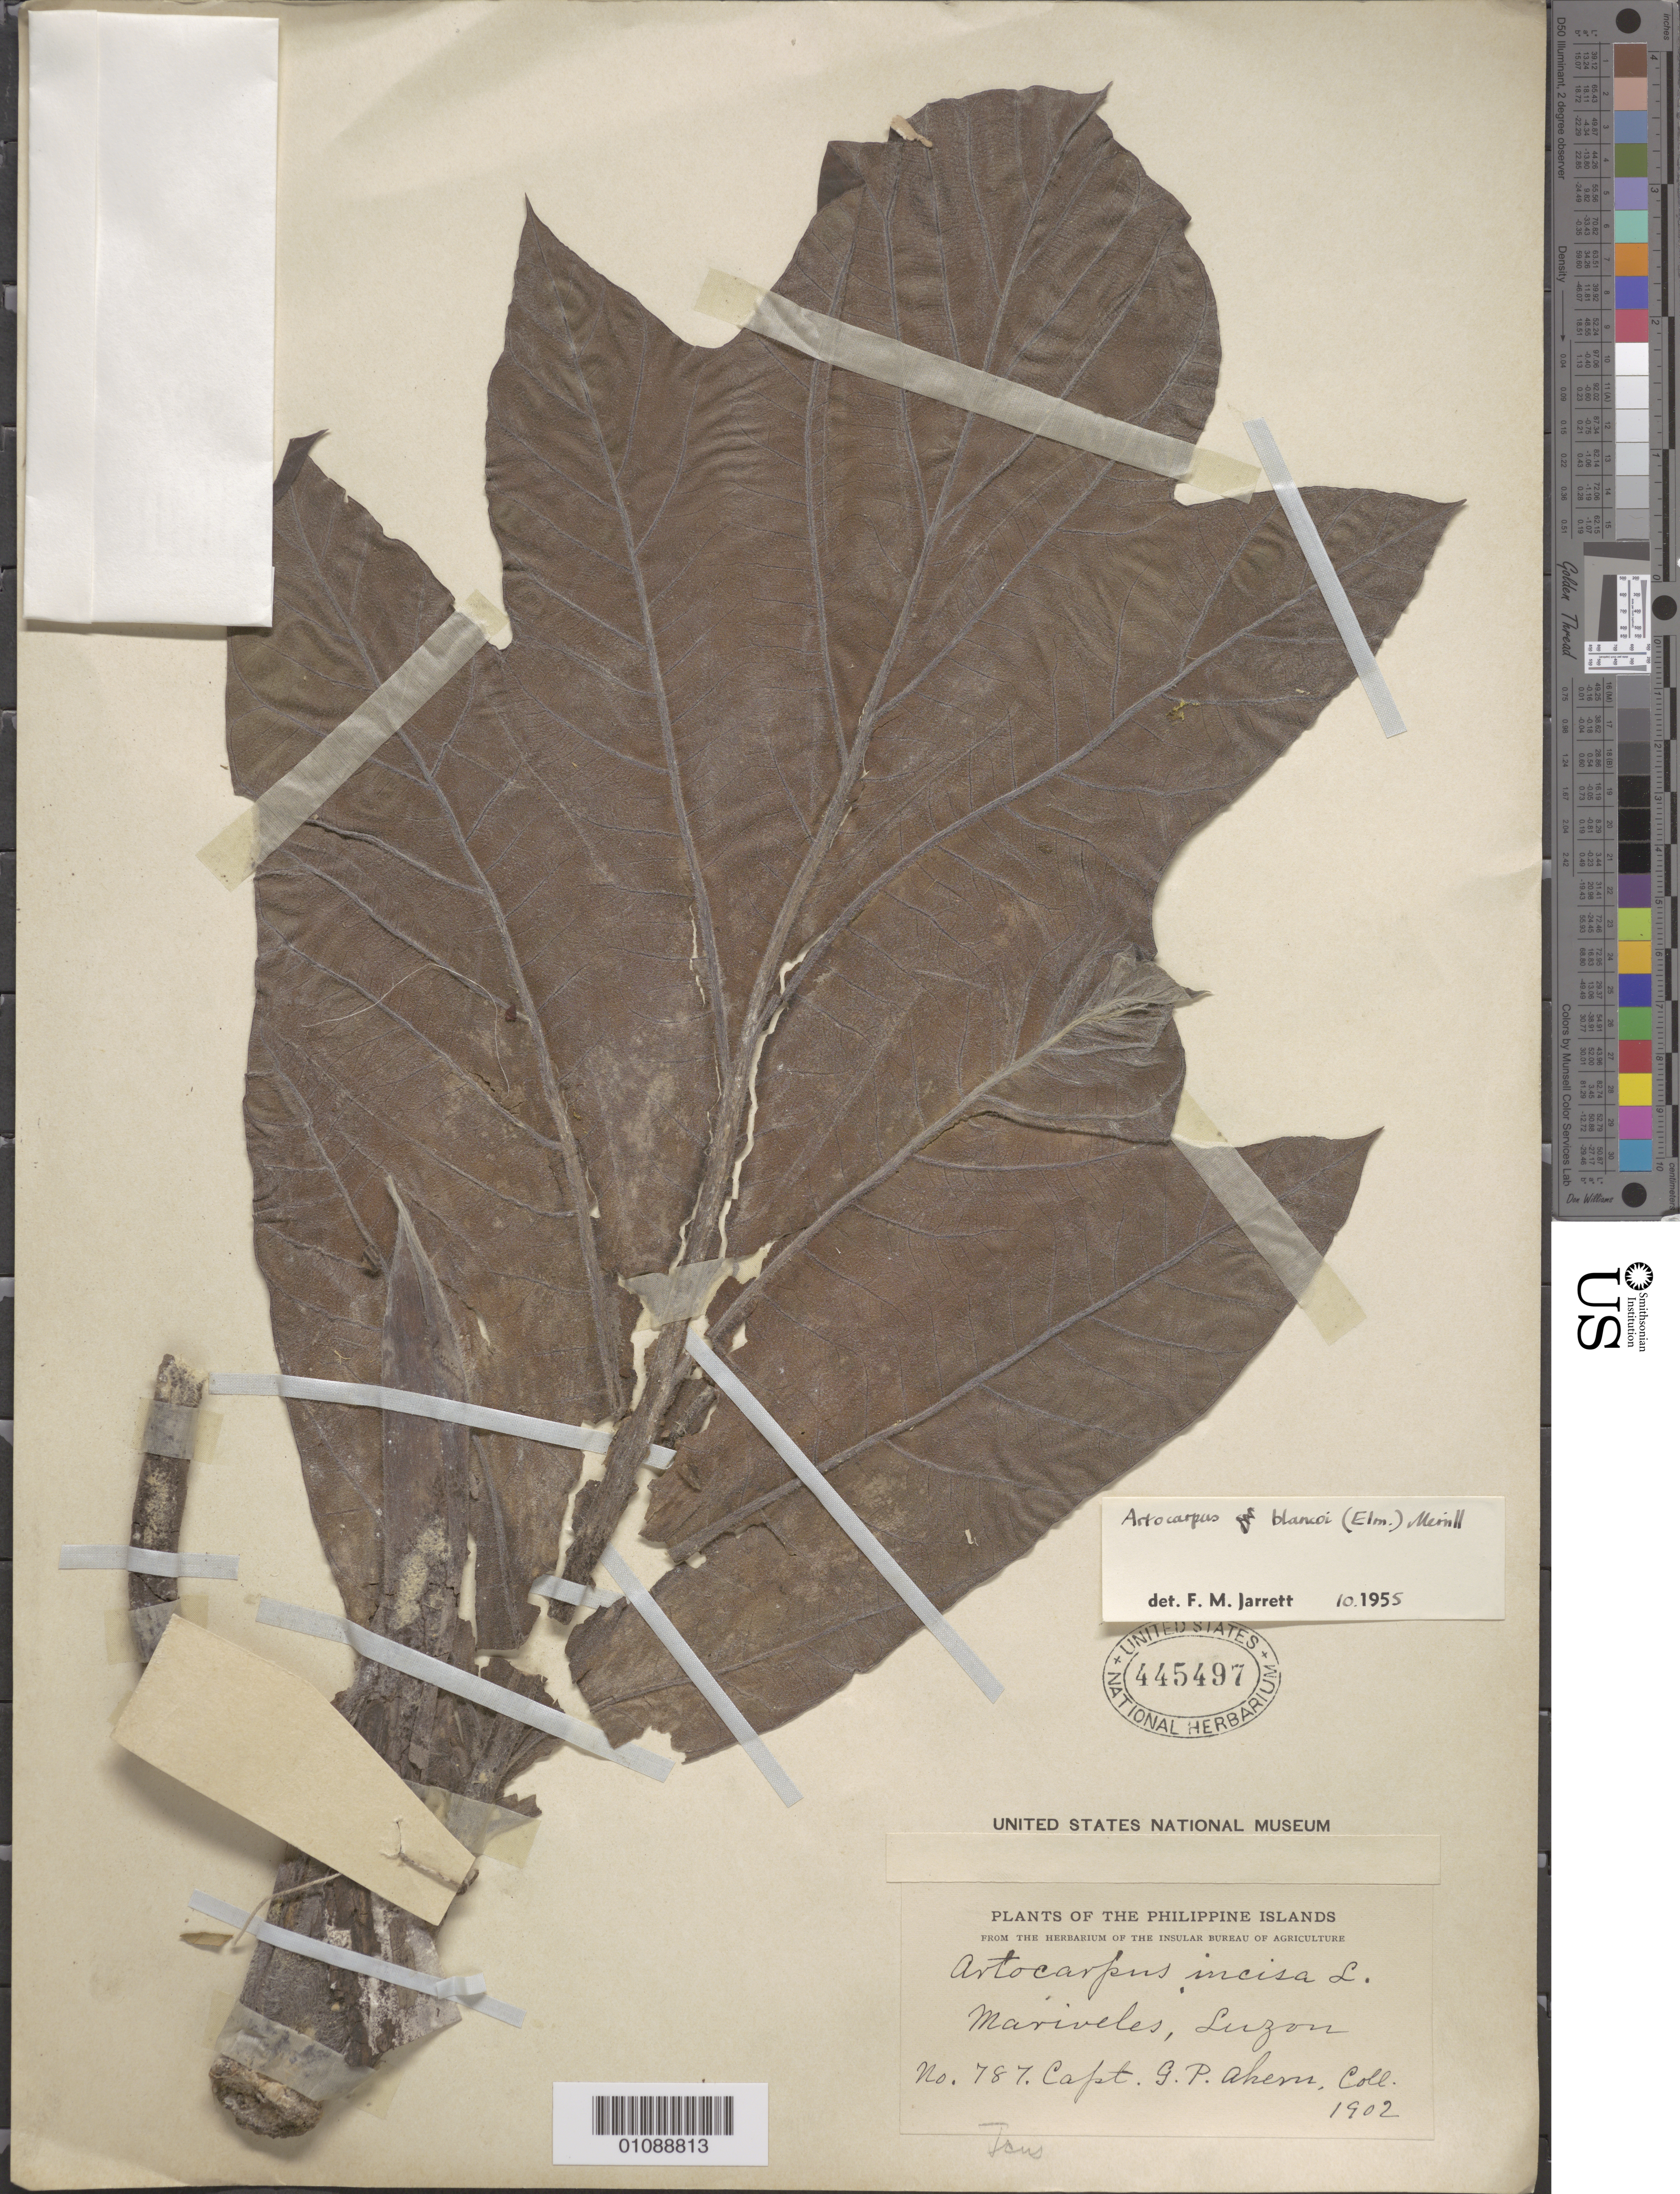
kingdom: Plantae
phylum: Tracheophyta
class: Magnoliopsida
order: Rosales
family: Moraceae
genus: Artocarpus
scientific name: Artocarpus blancoi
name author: (Elmer) Merr.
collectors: G. Ahern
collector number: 787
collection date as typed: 1902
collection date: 1902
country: Philippines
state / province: Central Luzon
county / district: Bataan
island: Luzon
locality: Mariveles, Central Luzon Region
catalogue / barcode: US 445497